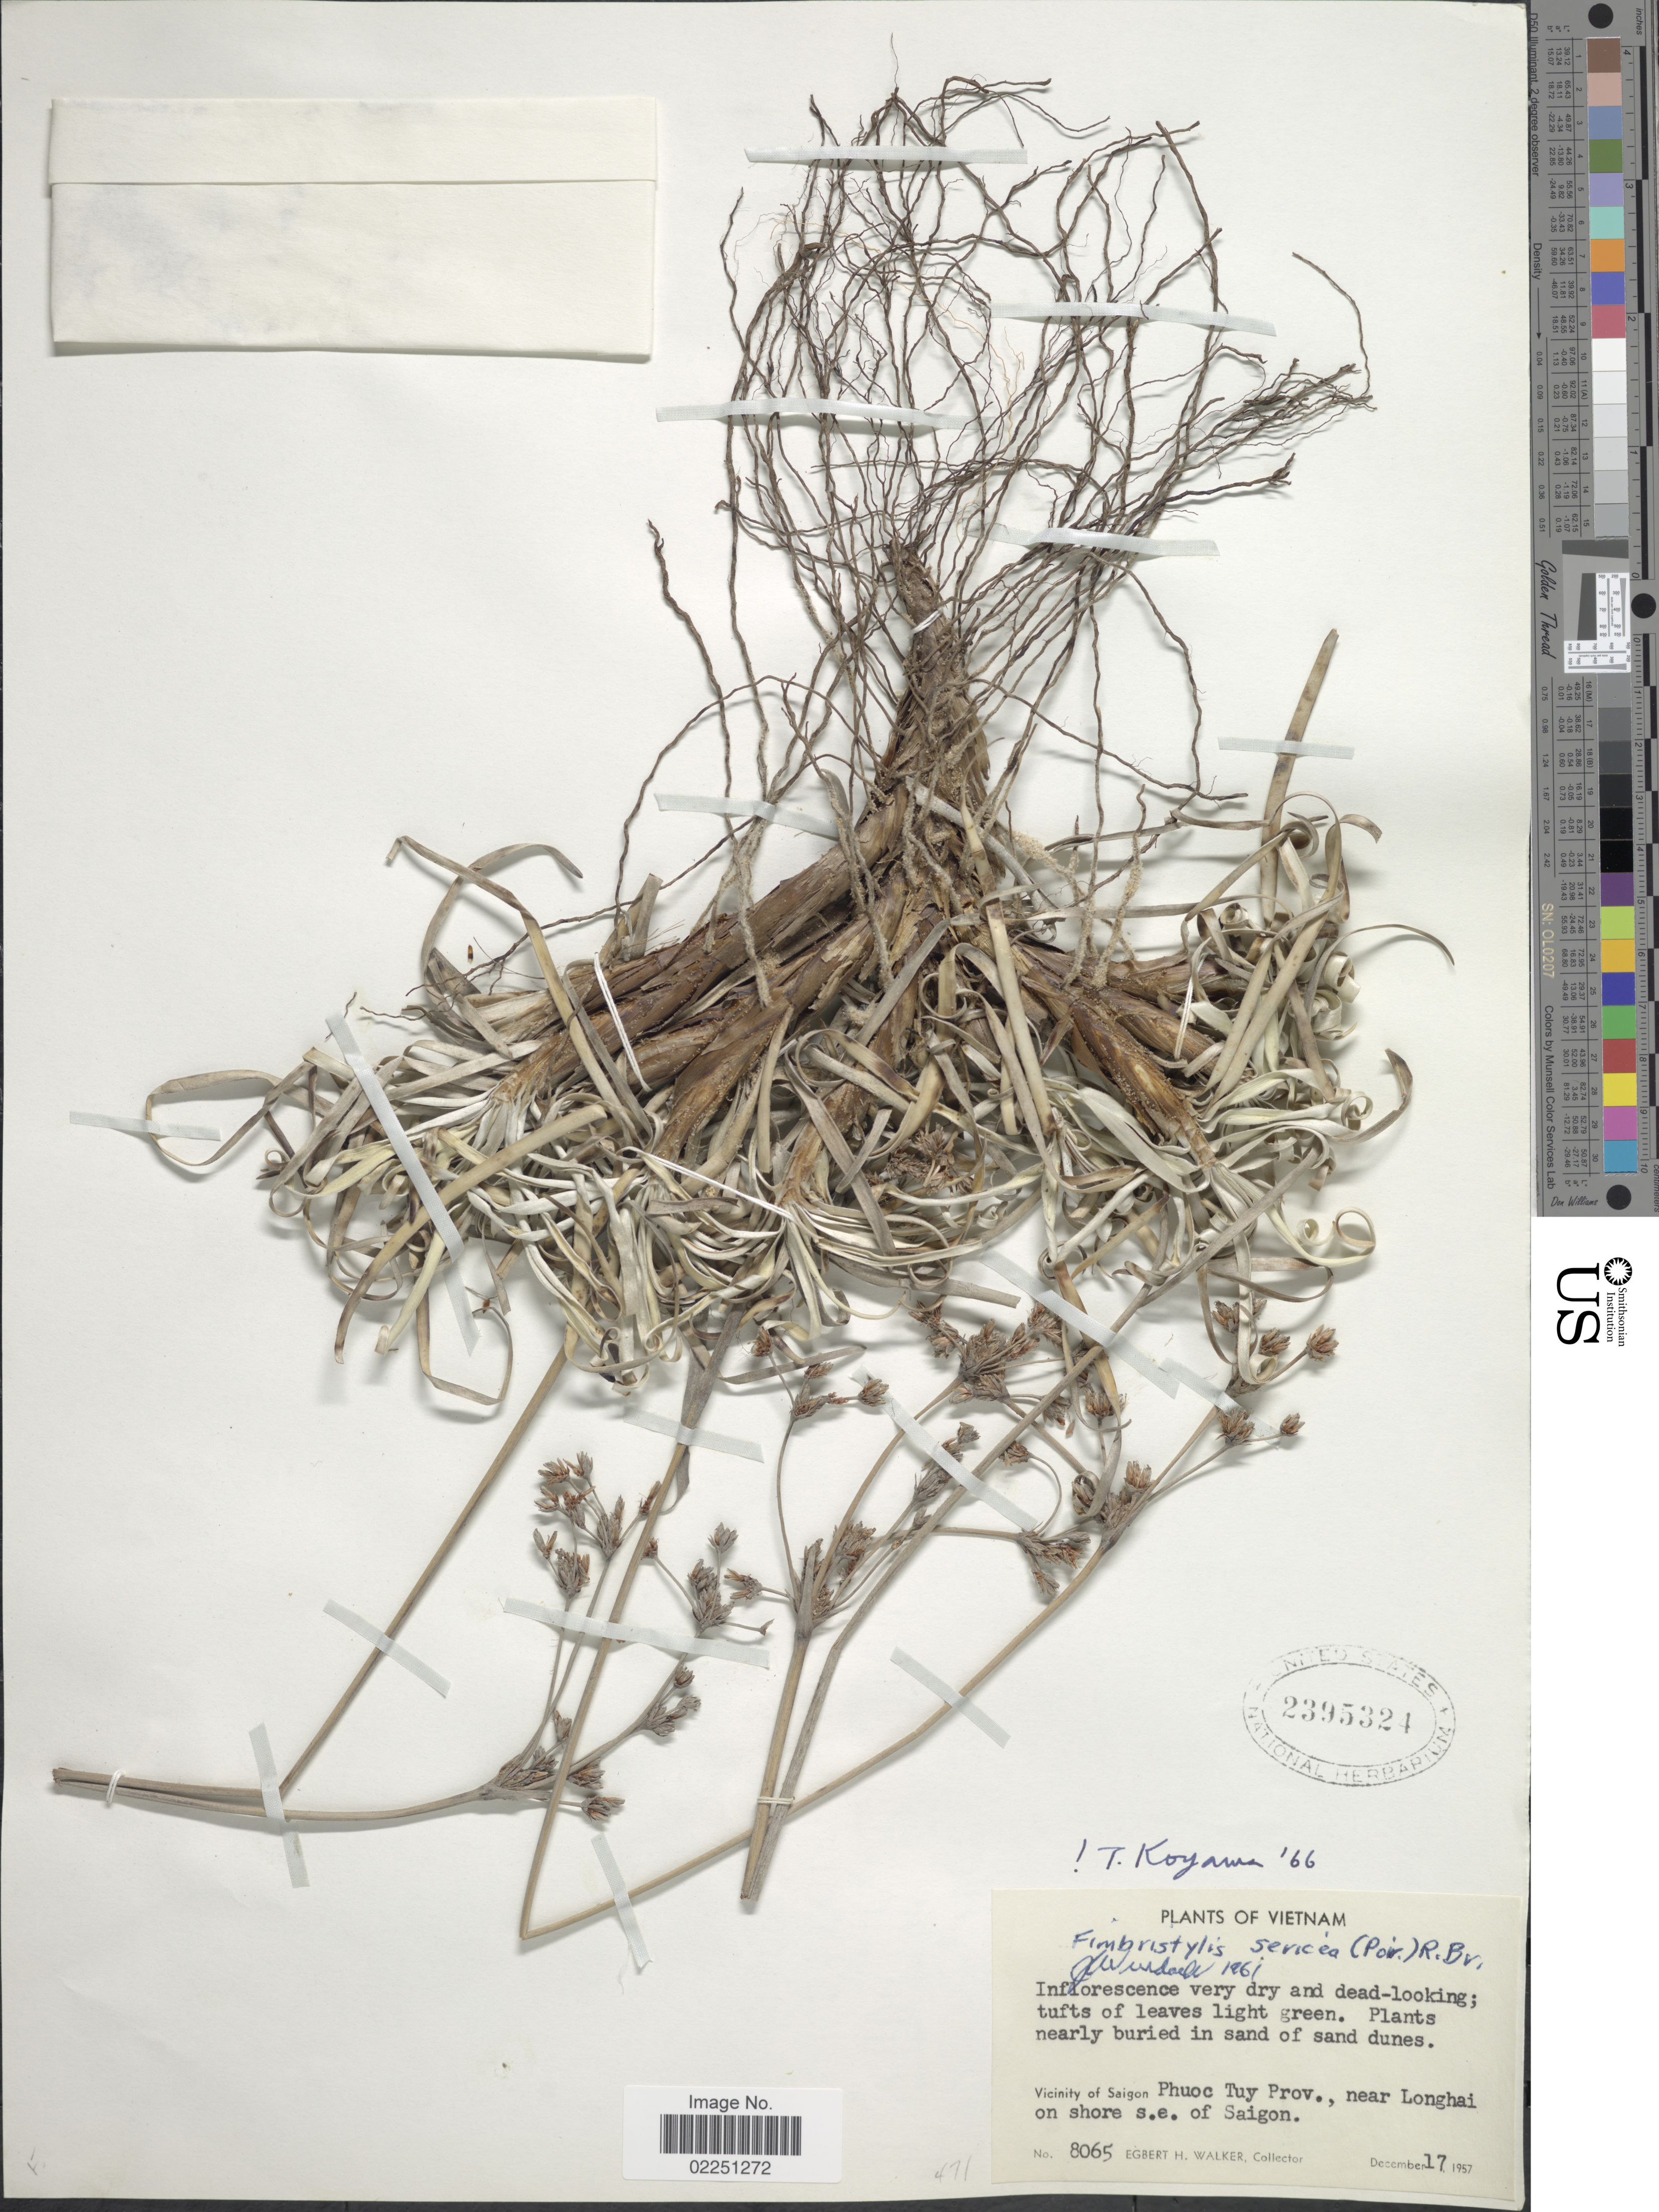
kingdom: Plantae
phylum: Tracheophyta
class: Liliopsida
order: Poales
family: Cyperaceae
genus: Fimbristylis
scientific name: Fimbristylis sericea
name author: (Poir.) R. Br.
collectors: E. H. Walker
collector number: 8065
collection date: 1957-12-17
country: Vietnam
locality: Vicinity of Saigon, Phuoc Tuy Prov., near Longhai on shore s. e. of Saigon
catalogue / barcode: US 2395324